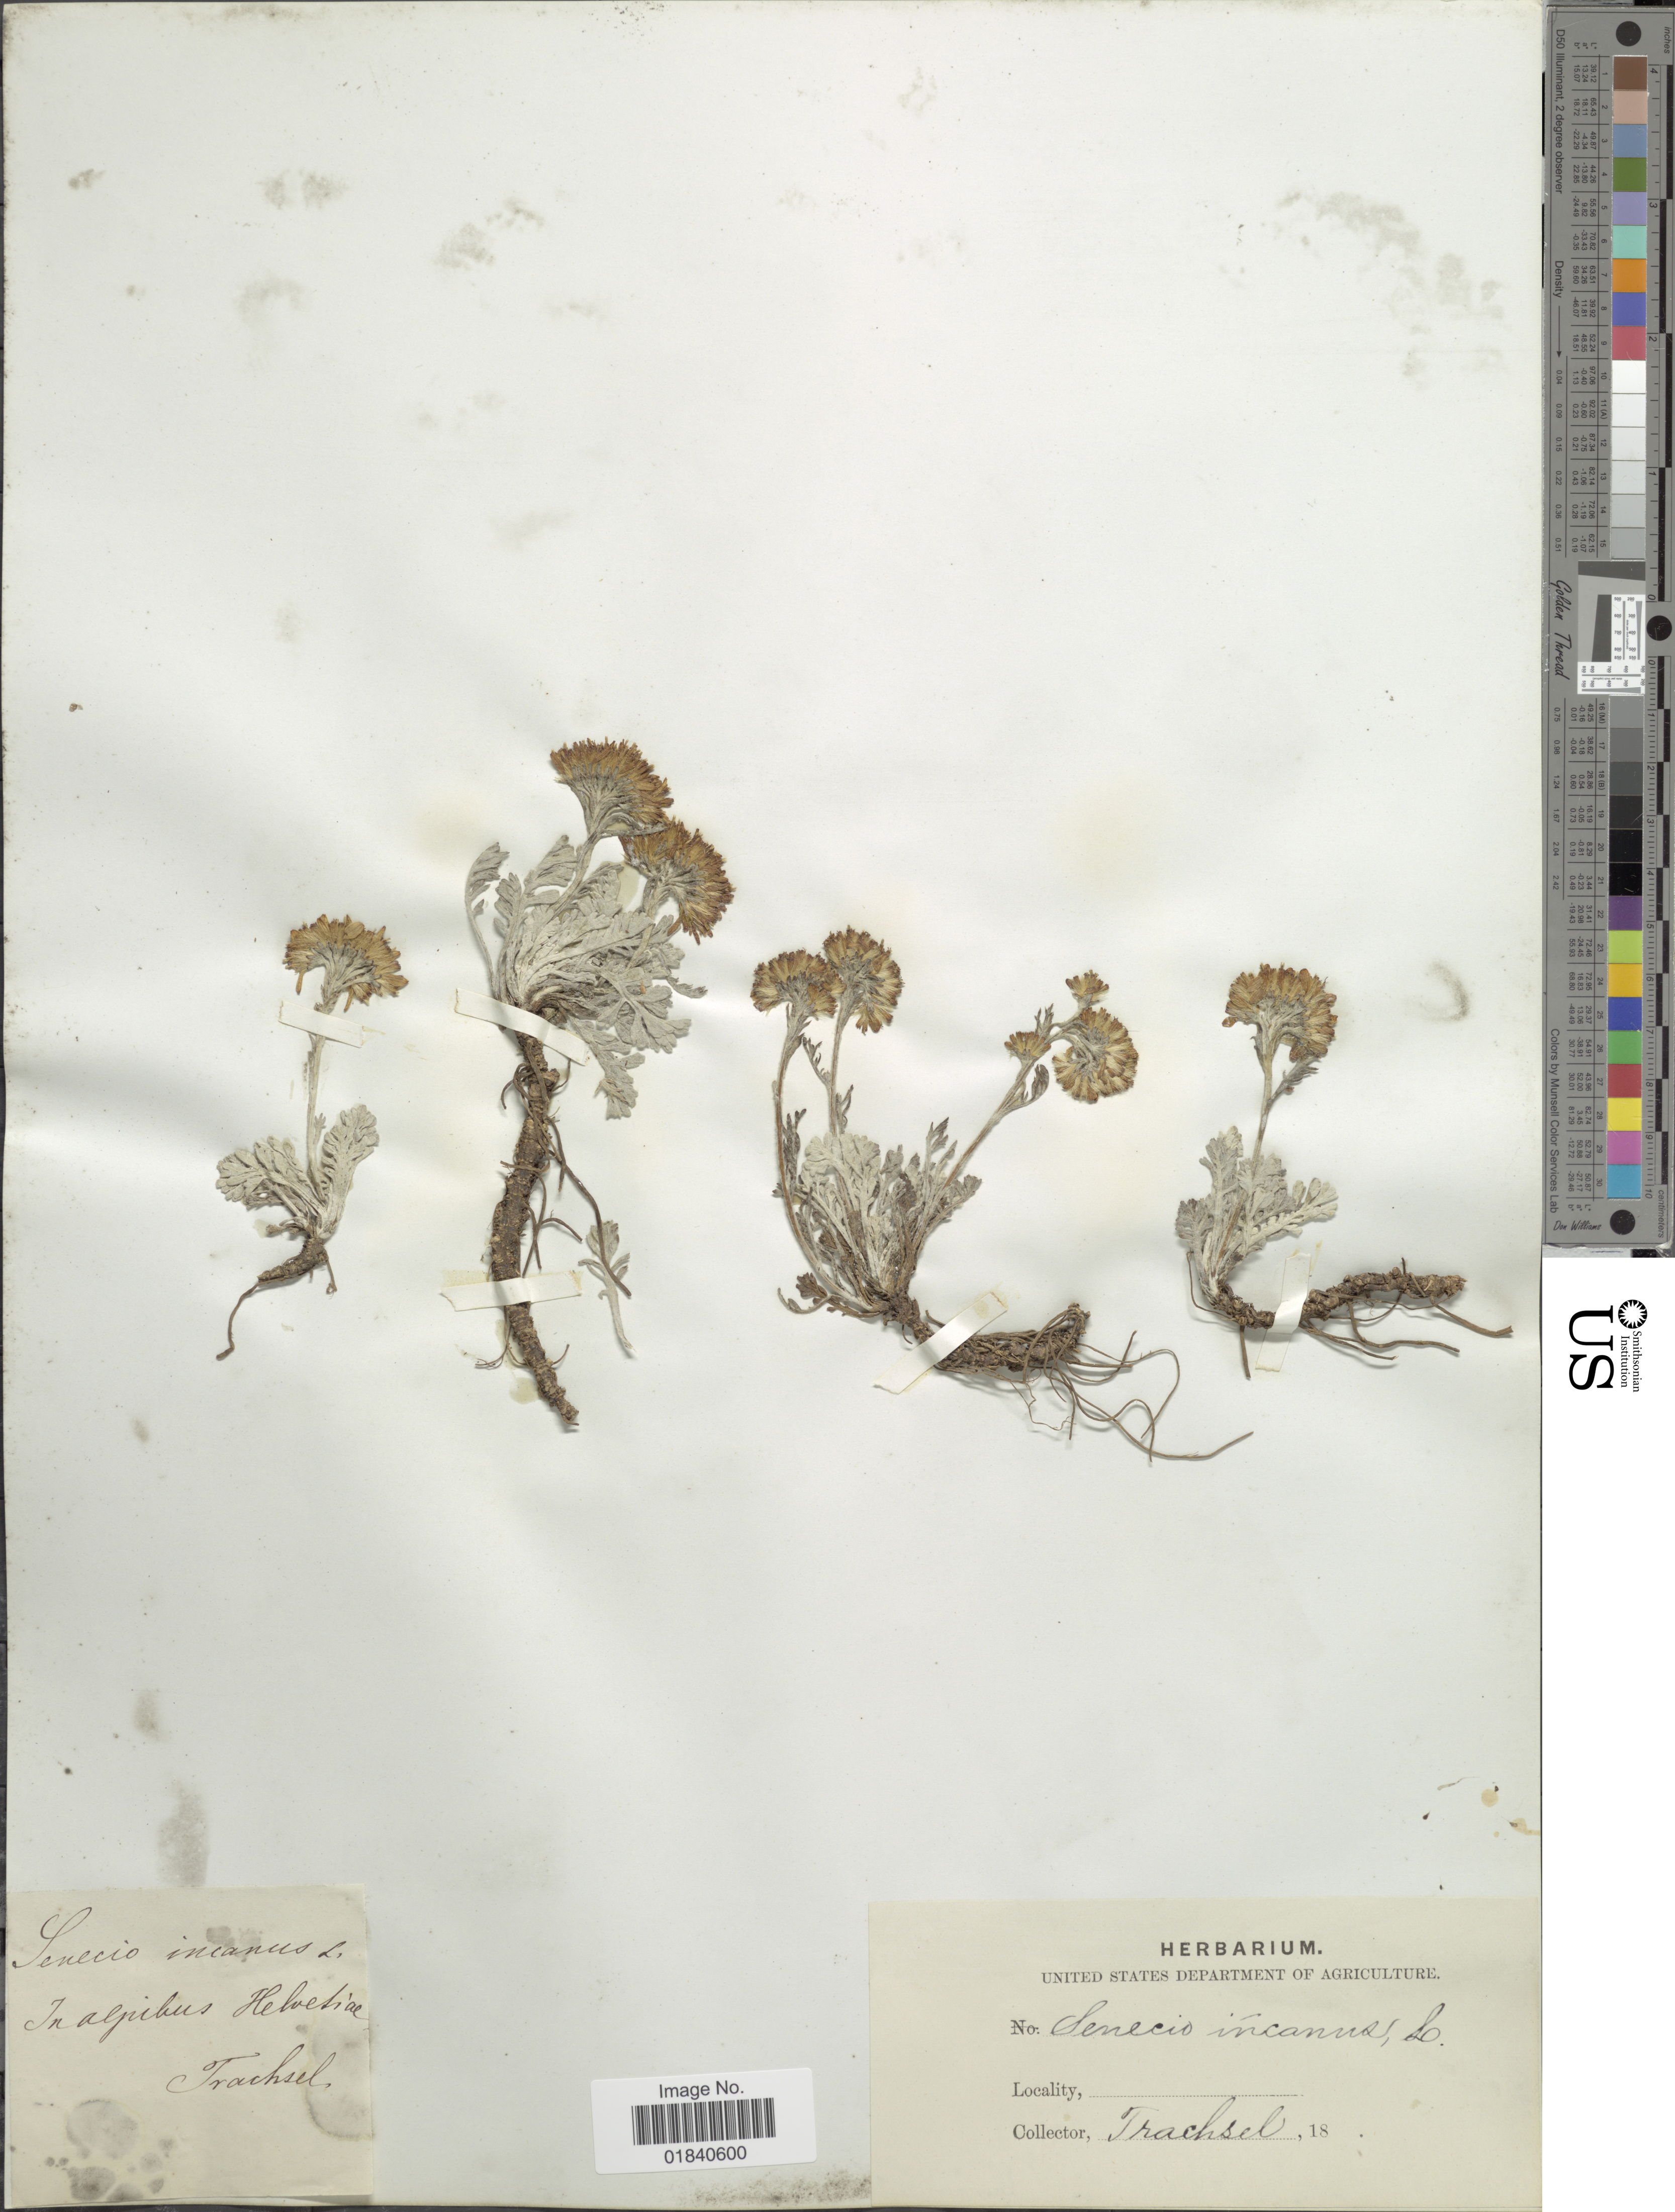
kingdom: Plantae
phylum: Tracheophyta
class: Magnoliopsida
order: Asterales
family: Asteraceae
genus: Jacobaea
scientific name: Jacobaea incana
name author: (L.) Veldkamp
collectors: Trachsel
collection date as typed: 18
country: Switzerland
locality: In alpibus Helvetia